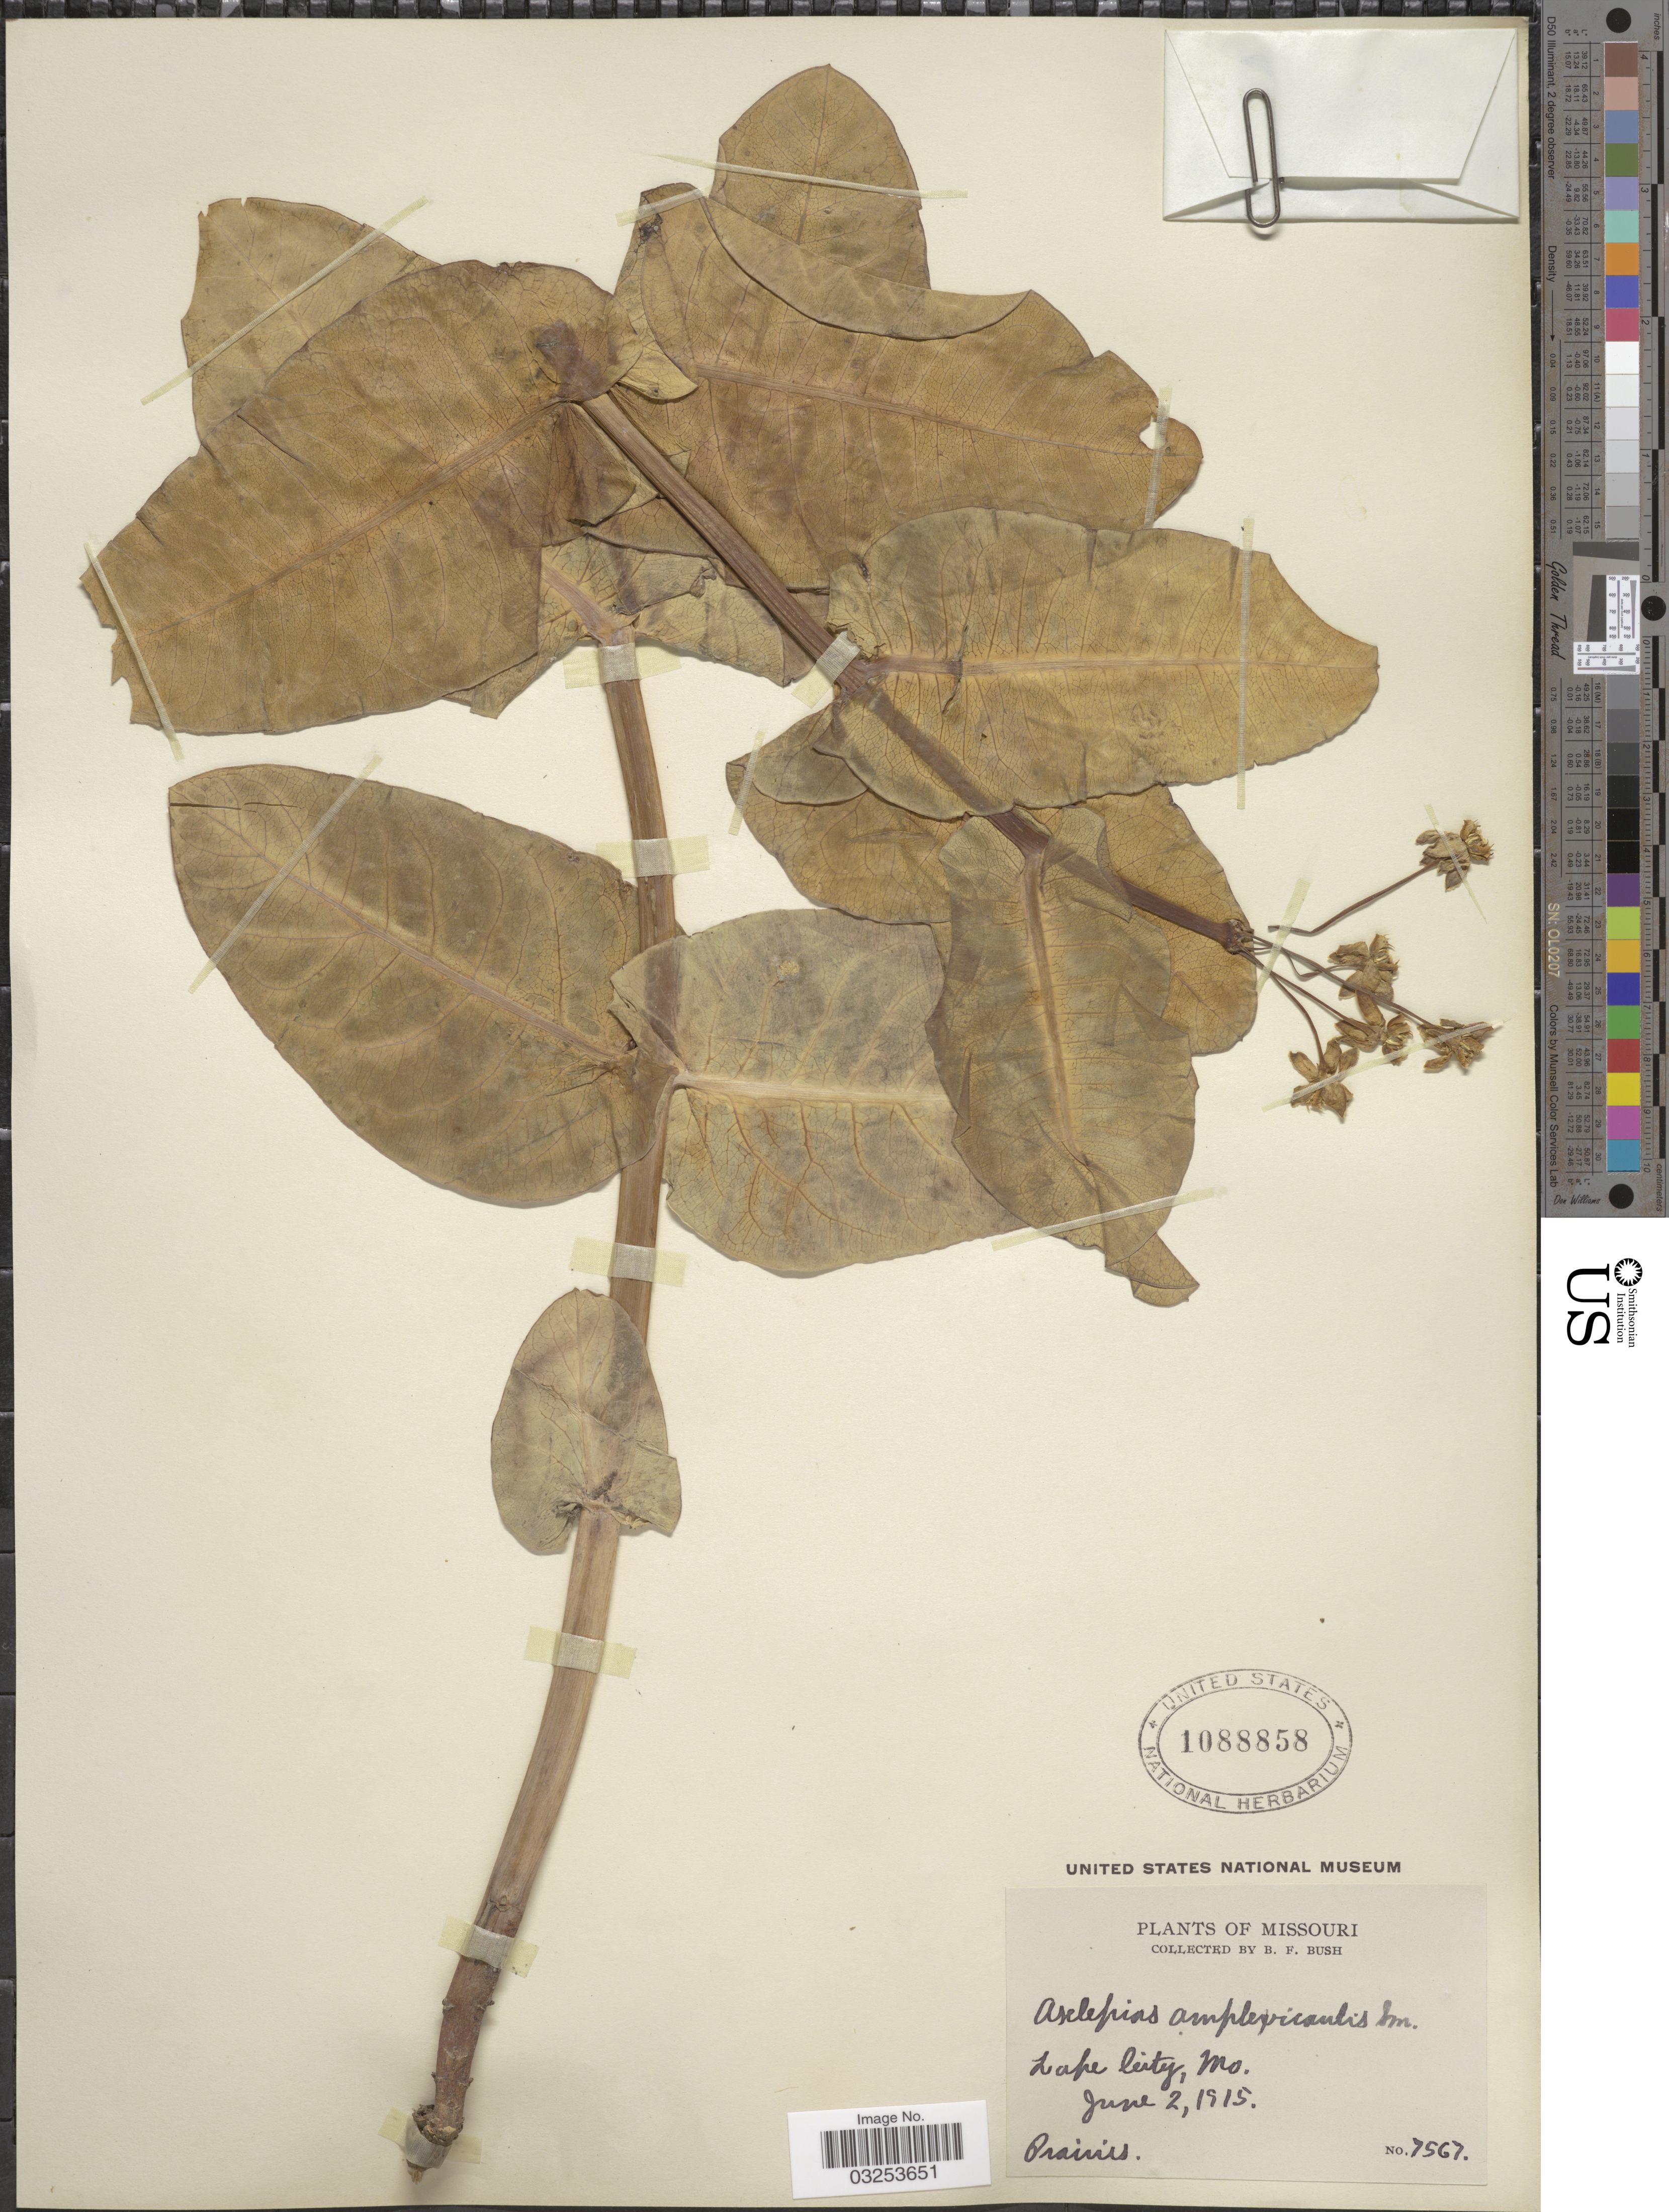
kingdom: Plantae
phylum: Tracheophyta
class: Magnoliopsida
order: Gentianales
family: Apocynaceae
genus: Asclepias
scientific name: Asclepias amplexicaulis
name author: J. Small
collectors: B. F. Bush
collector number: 7567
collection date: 1915-06-02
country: United States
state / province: Missouri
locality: Lake City.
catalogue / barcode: US 1088858